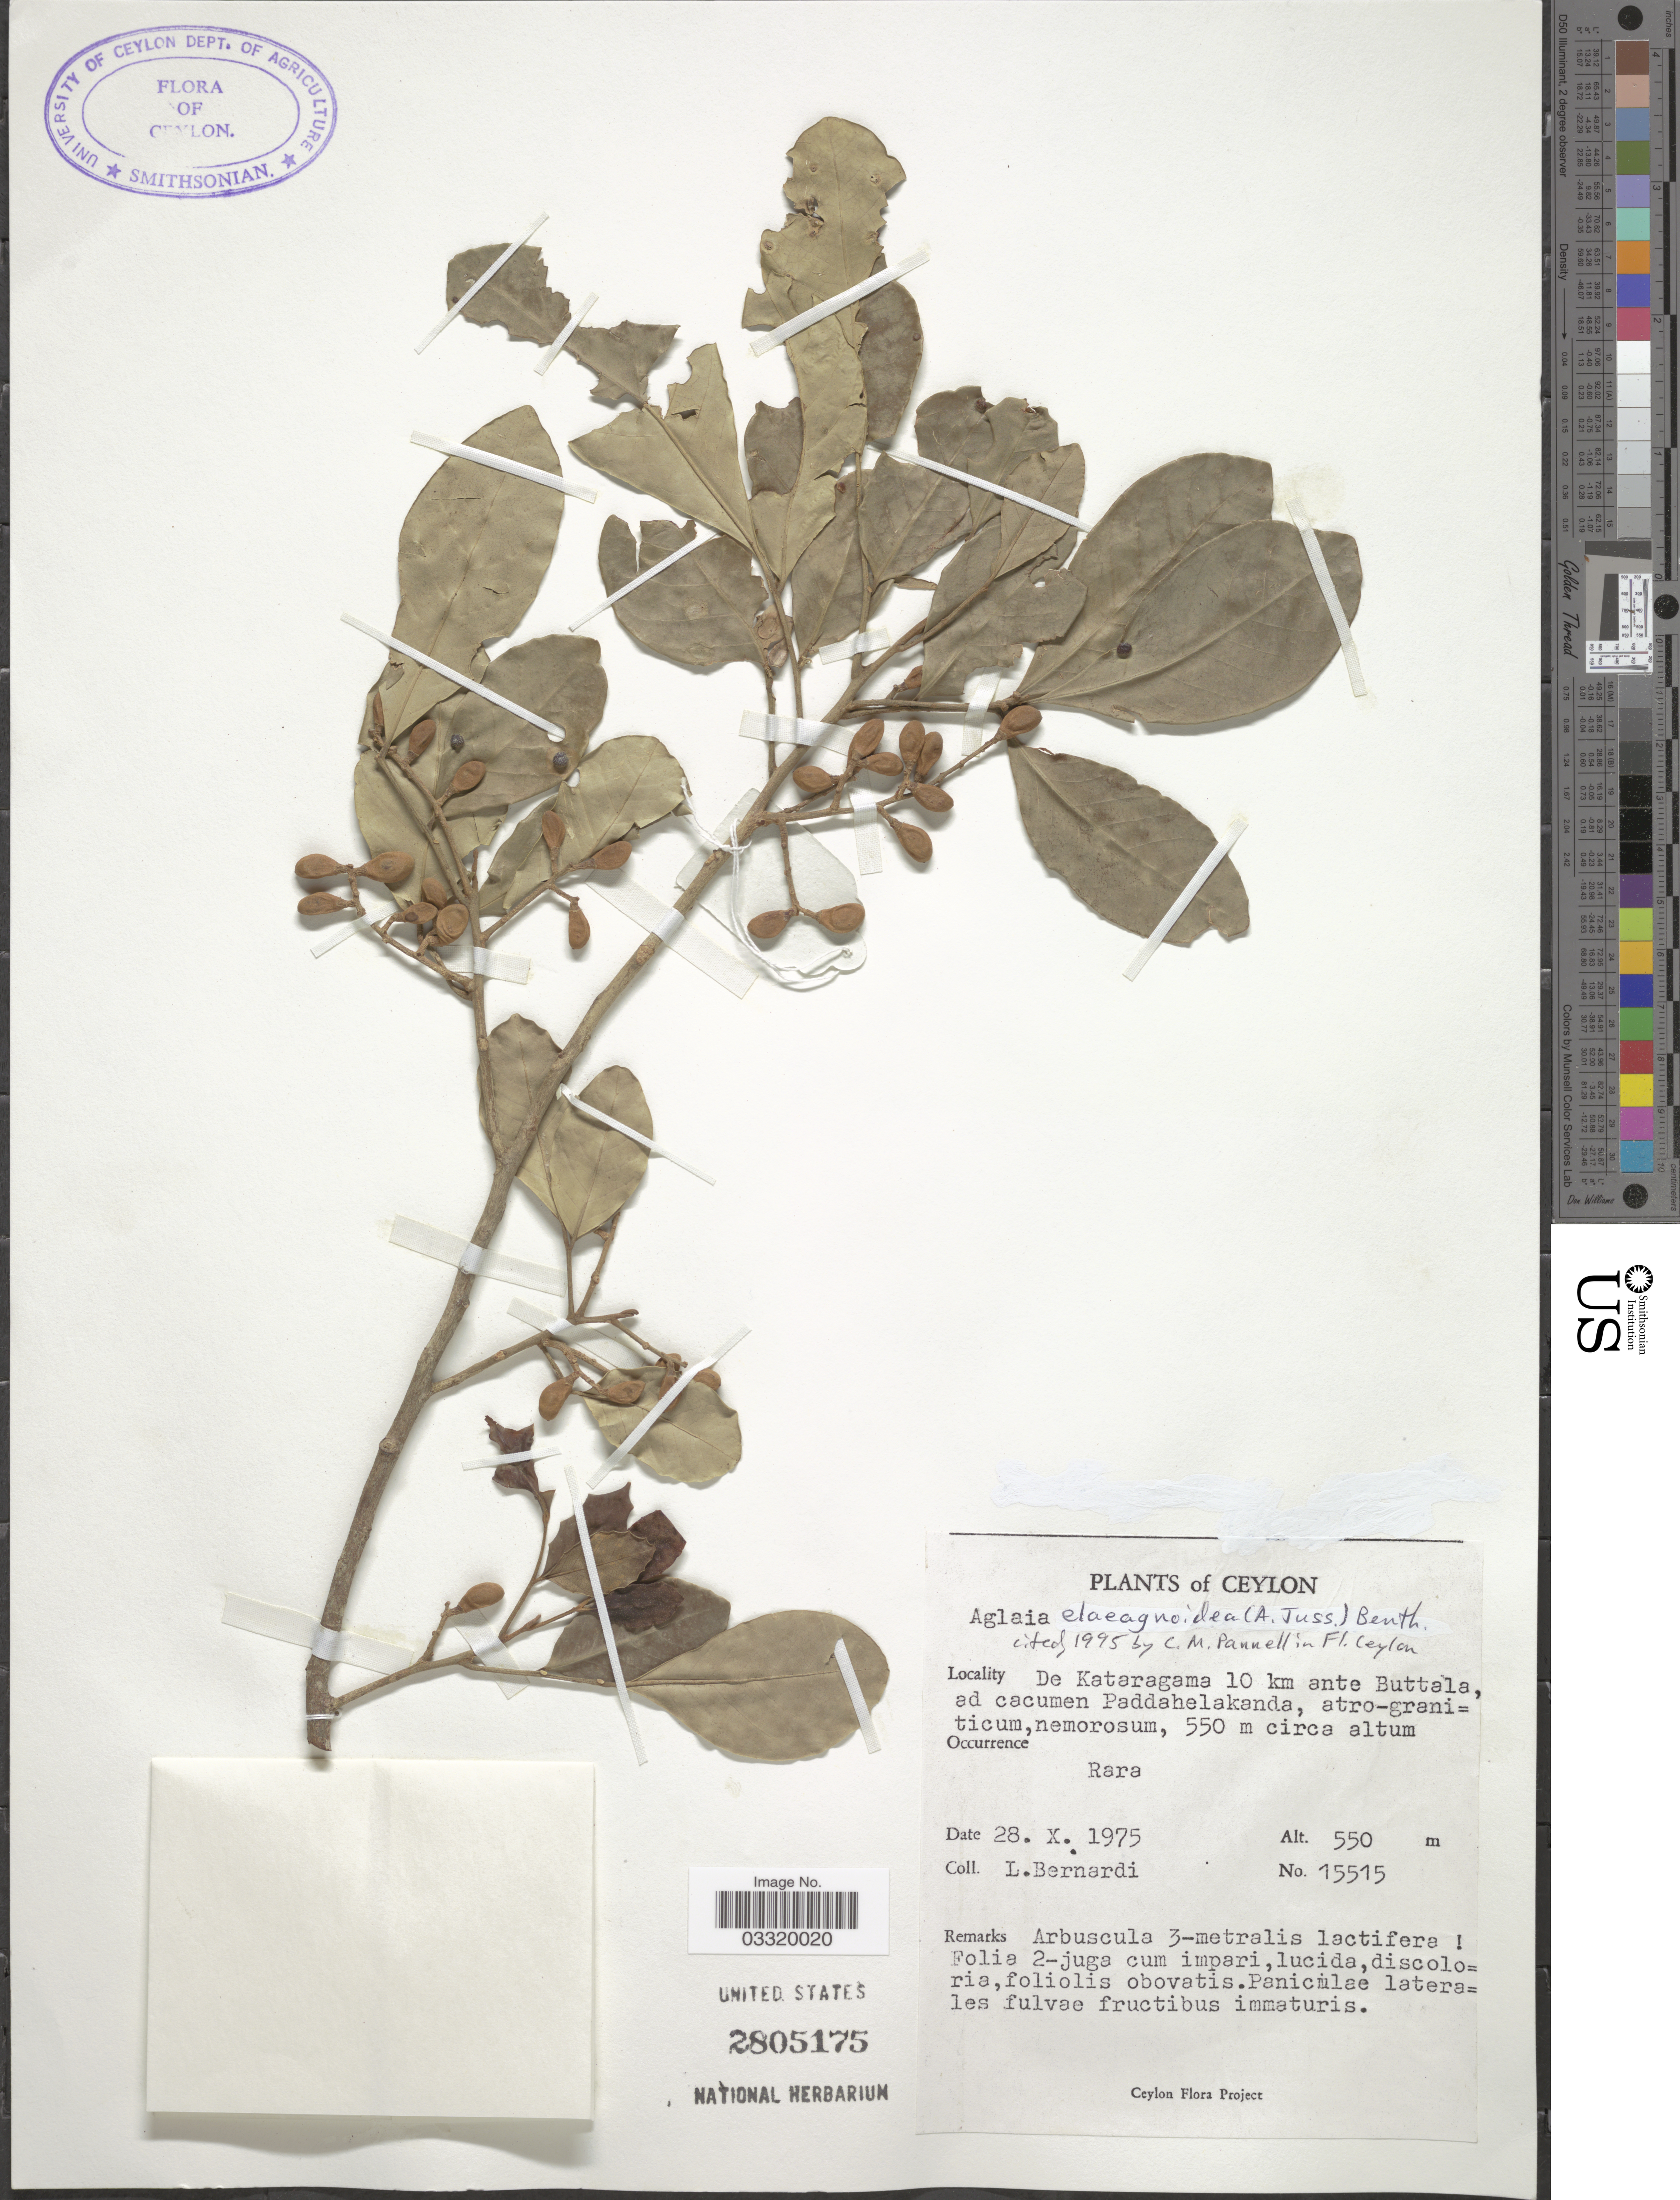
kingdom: Plantae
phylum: Tracheophyta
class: Magnoliopsida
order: Sapindales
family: Meliaceae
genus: Aglaia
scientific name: Aglaia elaeagnoidea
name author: (A. Juss.) Benth.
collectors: L. Bernardi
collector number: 15515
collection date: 1975-10-28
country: Sri Lanka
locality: Ceylon. De Kataragama 10 km ante Buttala, ad cacumen Paddahelakanda.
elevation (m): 550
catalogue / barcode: US 2805175